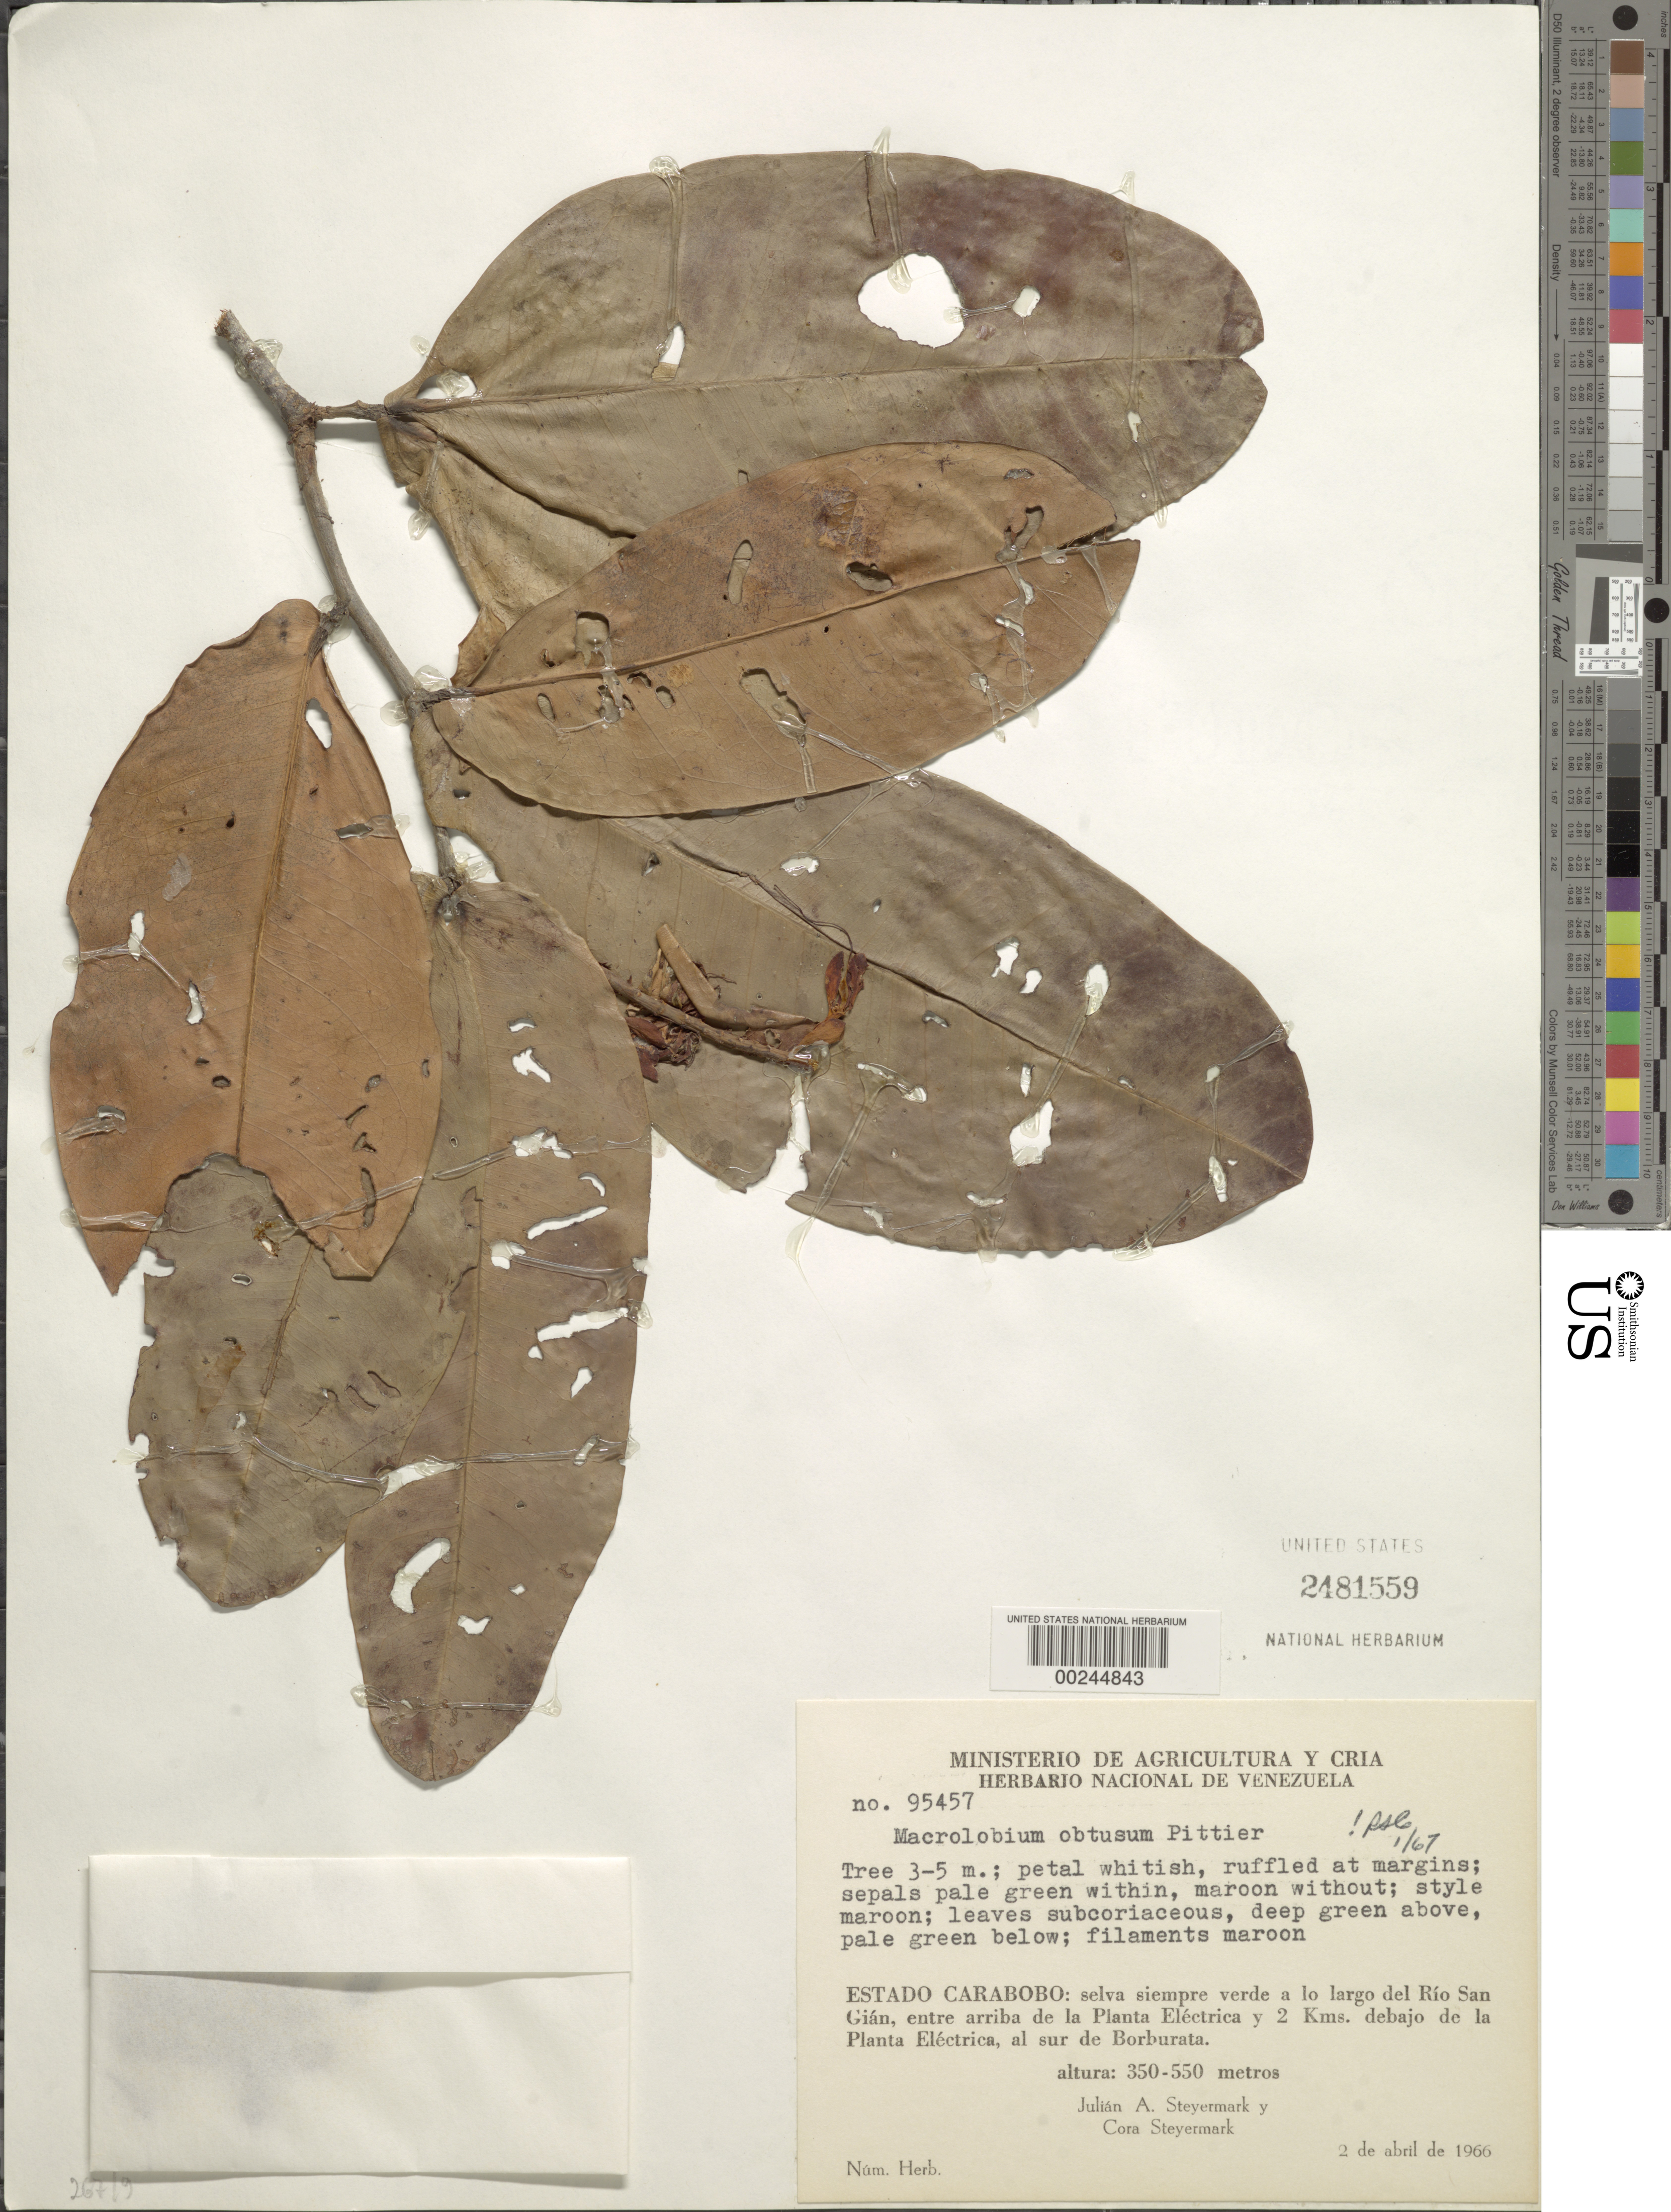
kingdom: Plantae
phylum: Tracheophyta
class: Magnoliopsida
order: Fabales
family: Fabaceae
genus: Macrolobium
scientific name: Macrolobium obtusum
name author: Pittier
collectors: J. Steyermark & C. Steyermark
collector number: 95457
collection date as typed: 02 Apr 1966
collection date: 1966-04-02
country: Venezuela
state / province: Carabobo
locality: Along rio san gian, between above the electric plant and 2 km below the electric plant, s of borburata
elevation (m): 350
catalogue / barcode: US 2481559